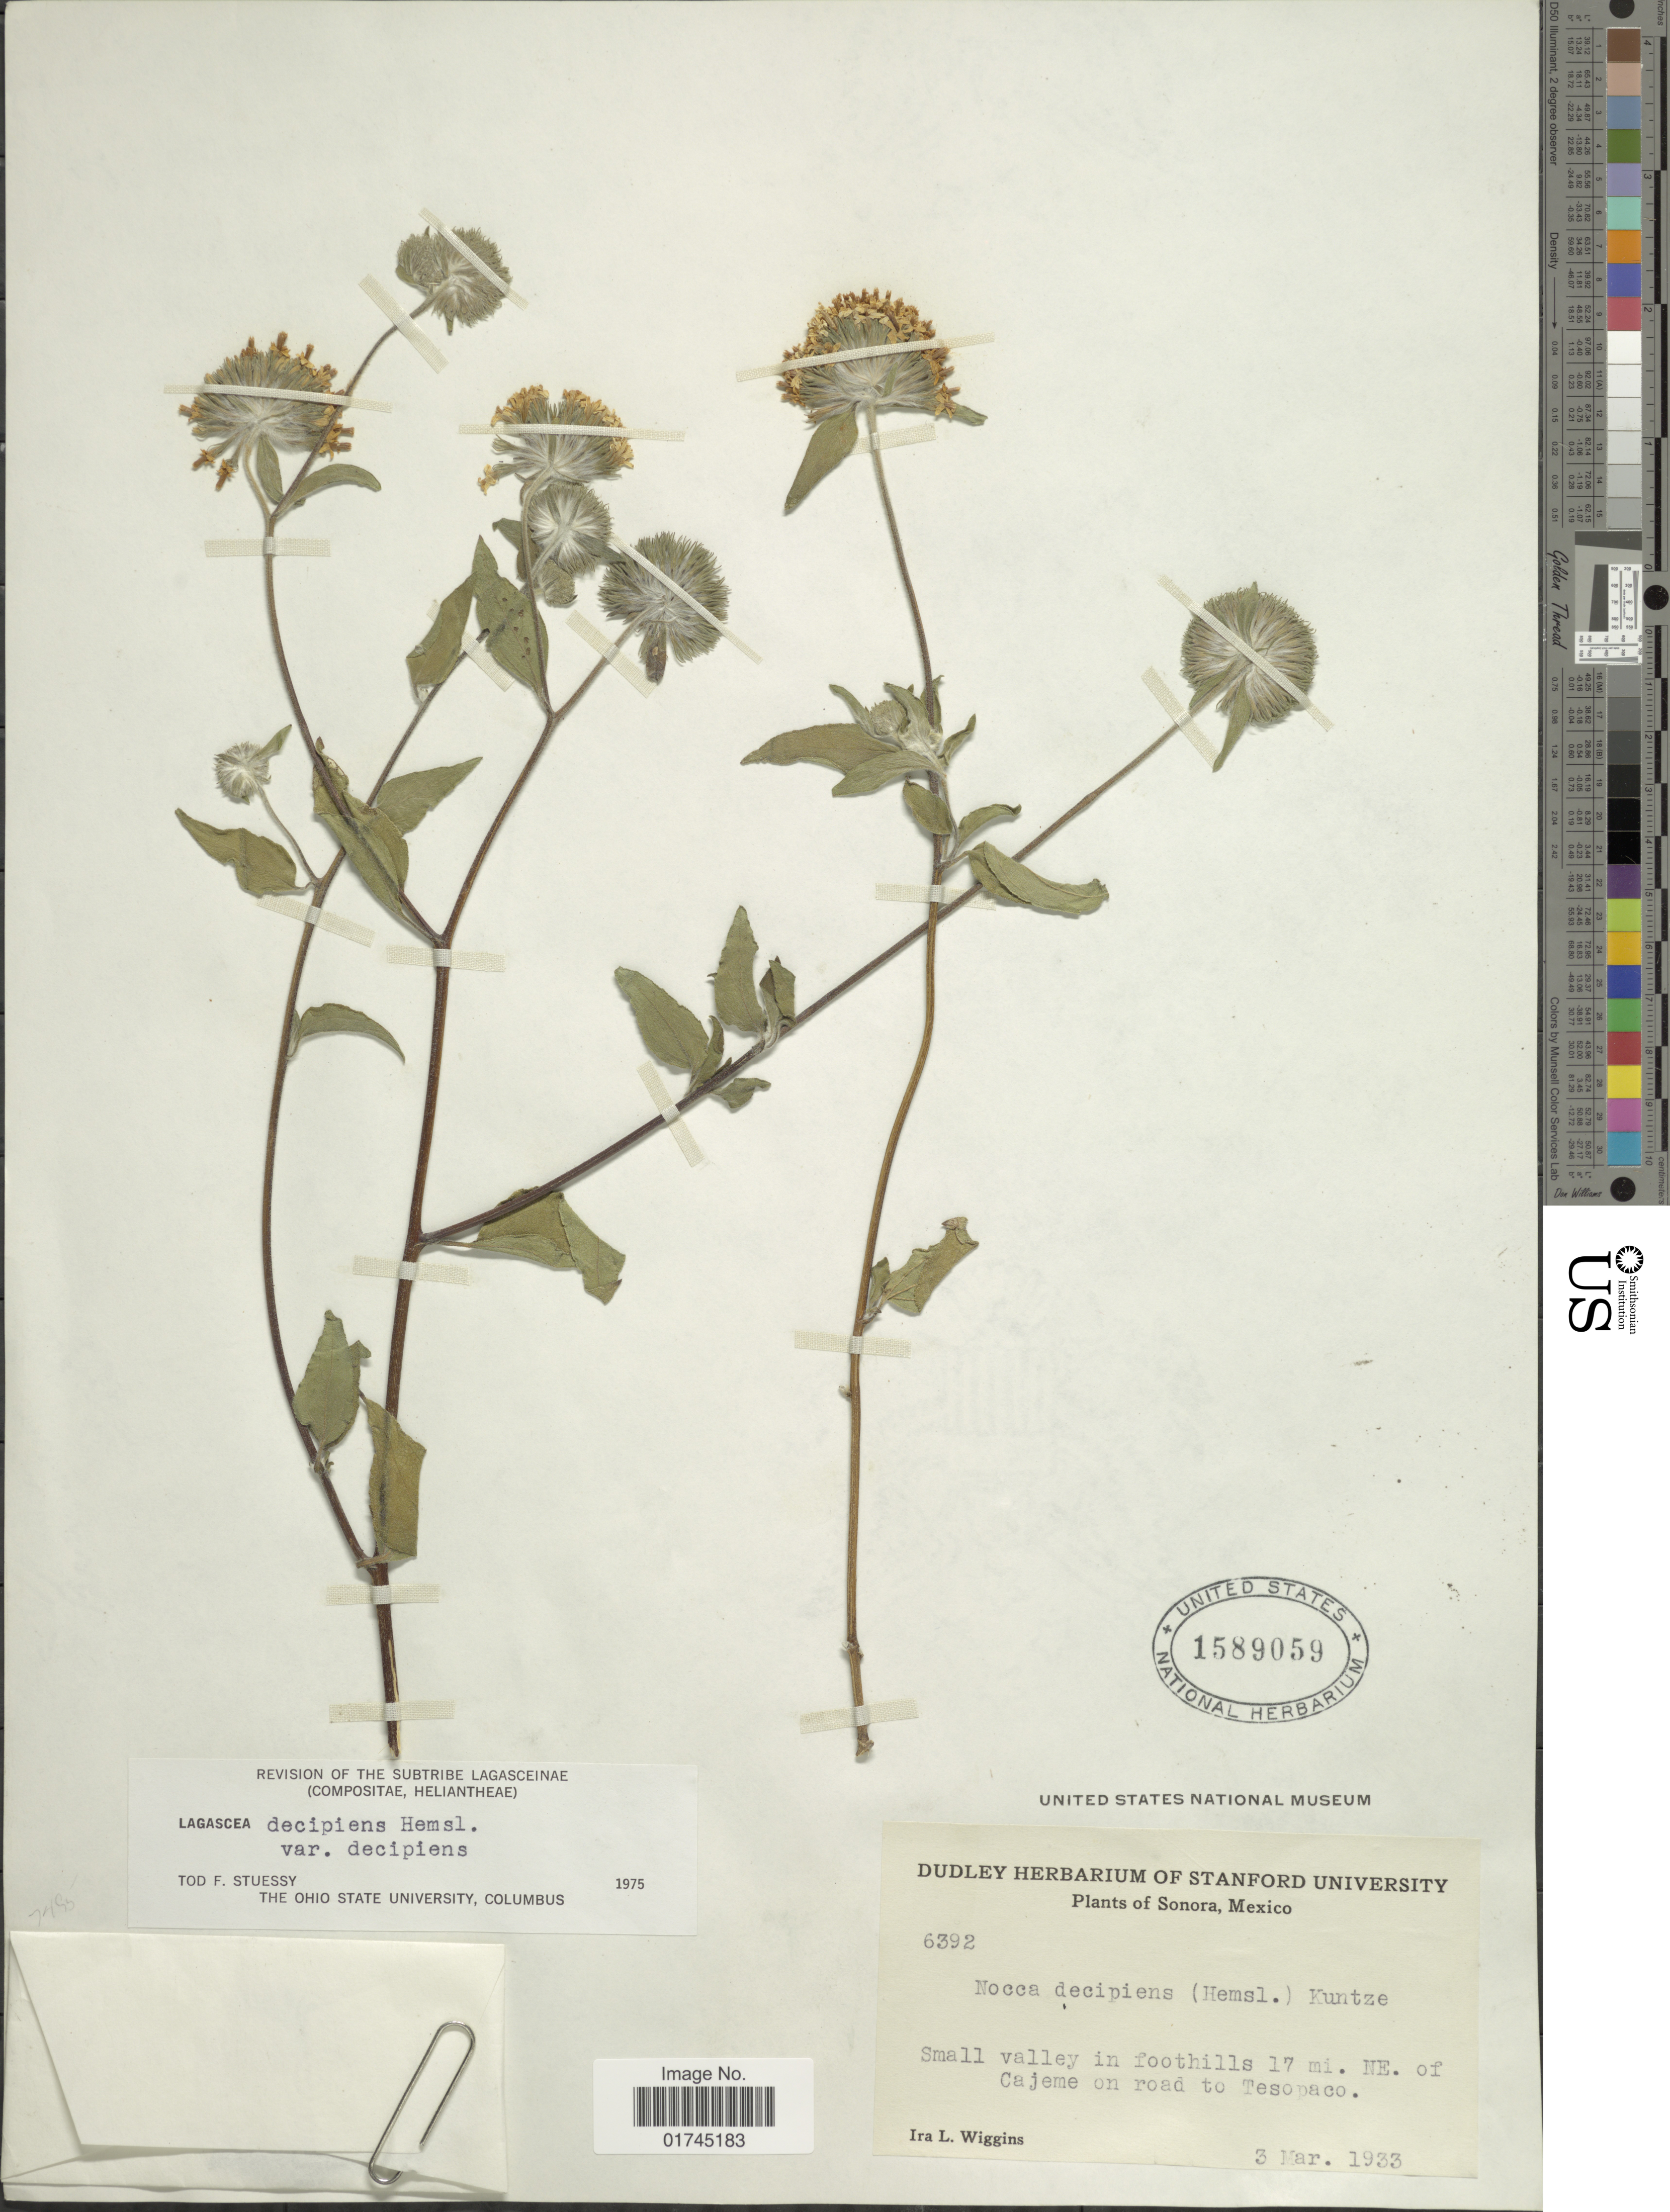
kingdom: Plantae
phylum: Tracheophyta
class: Magnoliopsida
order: Asterales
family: Asteraceae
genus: Lagascea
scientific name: Lagascea decipiens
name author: Hemsl.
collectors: I. L. Wiggins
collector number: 6392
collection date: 1933-04-03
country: Mexico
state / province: Sonora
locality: Small valley in foothills 17 mi. NE. of Cajeme on road to Tesopaco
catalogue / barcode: US 1589059